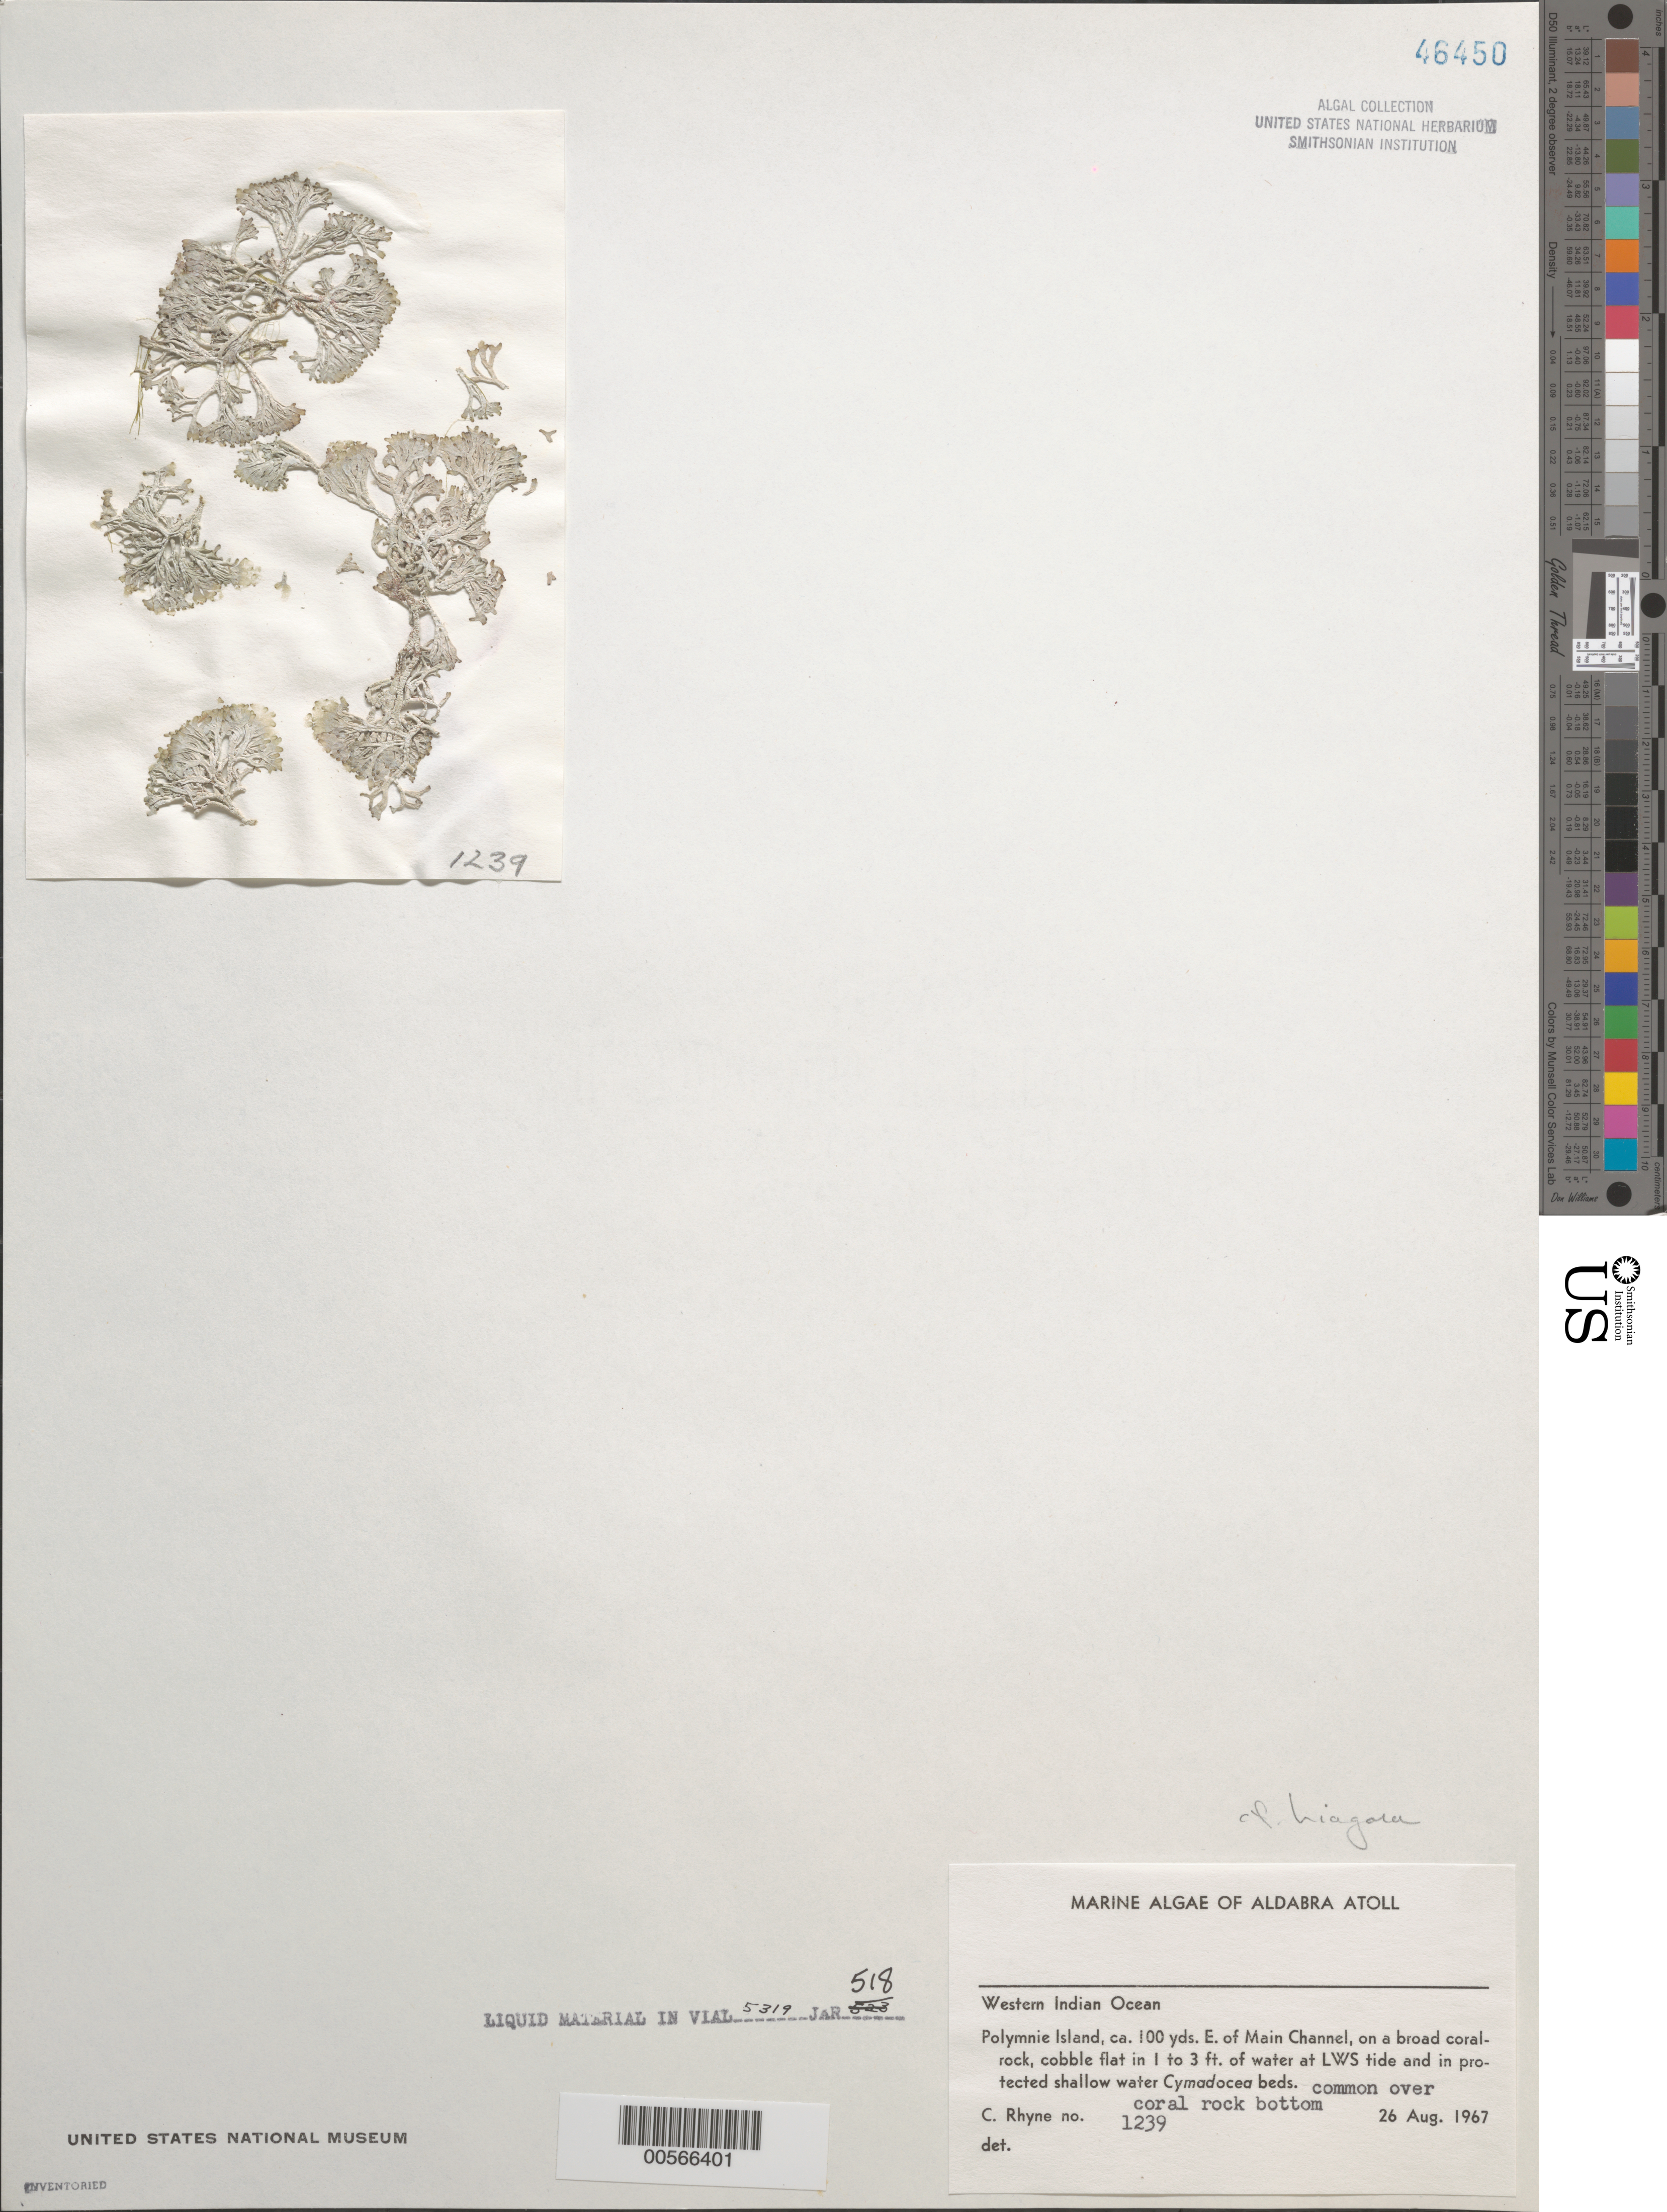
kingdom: Plantae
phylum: Rhodophyta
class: Florideophyceae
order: Nemaliales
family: Liagoraceae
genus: Liagora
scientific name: Liagora sp.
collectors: C. Rhyne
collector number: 1239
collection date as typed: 26 Aug 1967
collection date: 1967-08-26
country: Seychelles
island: Aldabra Atoll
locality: Polymnie Islet, East of Main Channel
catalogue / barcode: US 46450